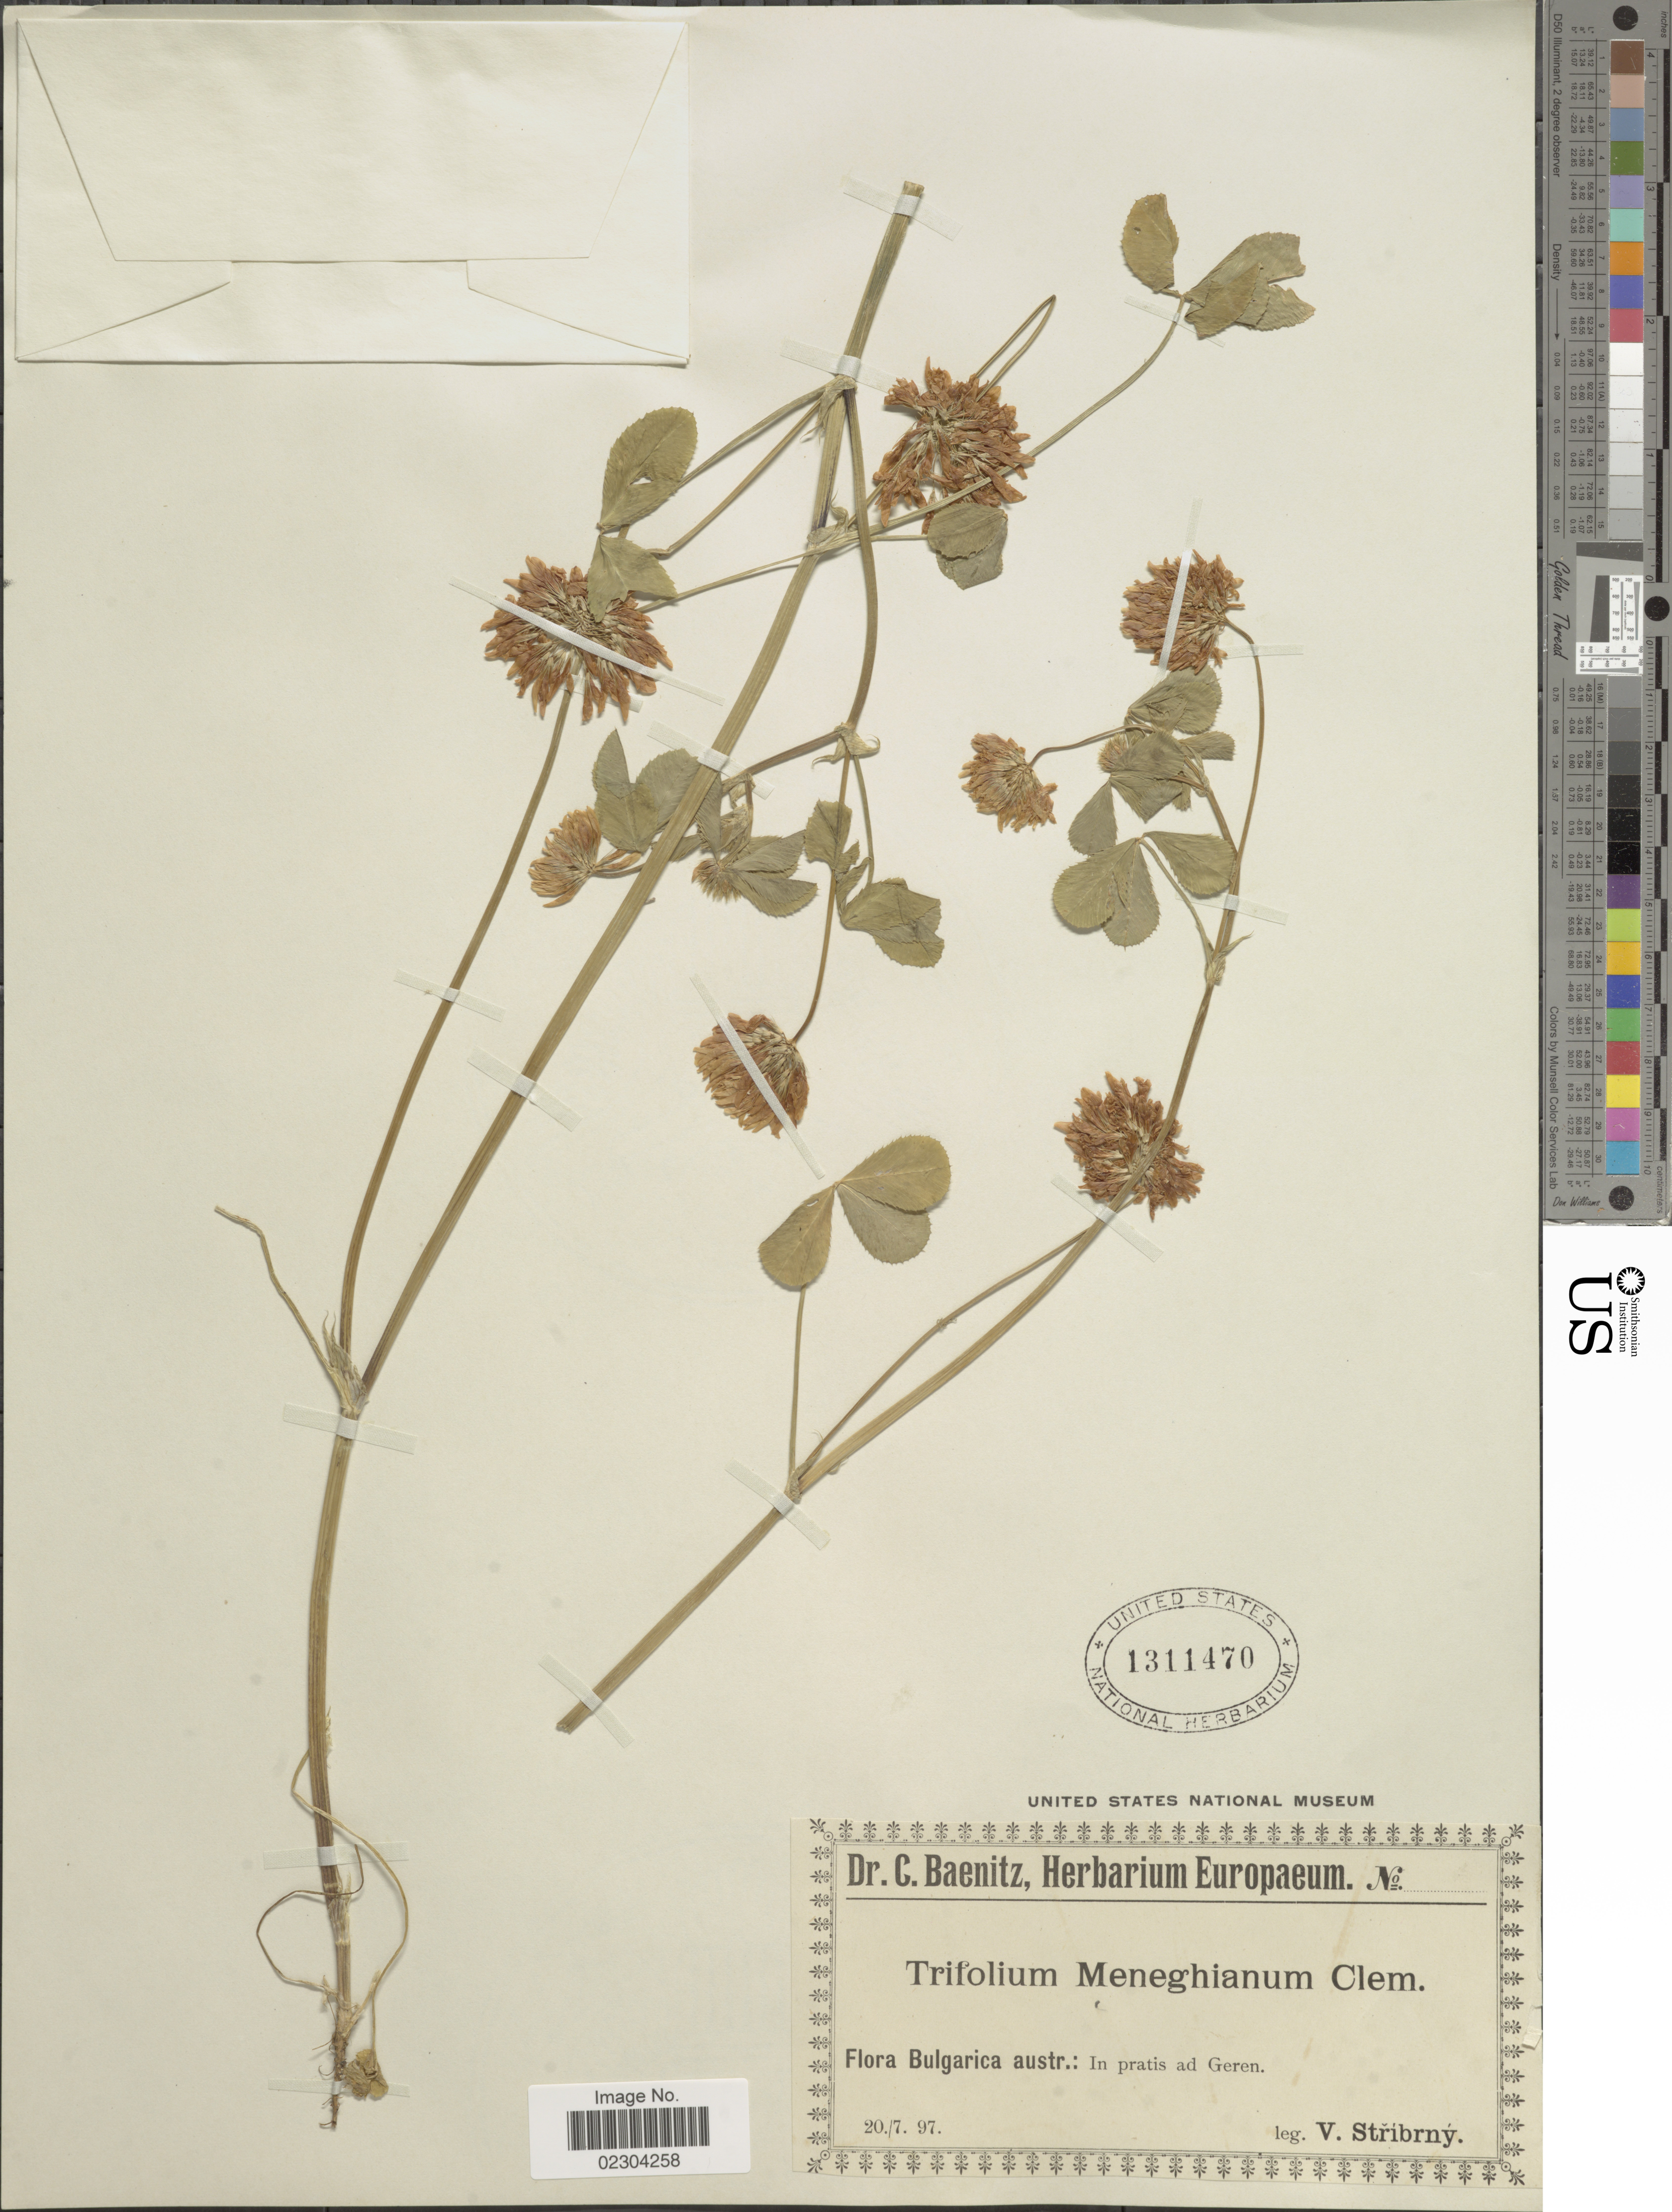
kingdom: Plantae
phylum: Tracheophyta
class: Magnoliopsida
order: Fabales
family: Fabaceae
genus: Trifolium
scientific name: Trifolium meneghinianum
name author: Clementi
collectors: V. Stribrny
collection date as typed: Transcribed d/m/y: 20/7/97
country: Bulgaria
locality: Bulgarica austr.: In partis ad Geren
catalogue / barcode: US 1311470